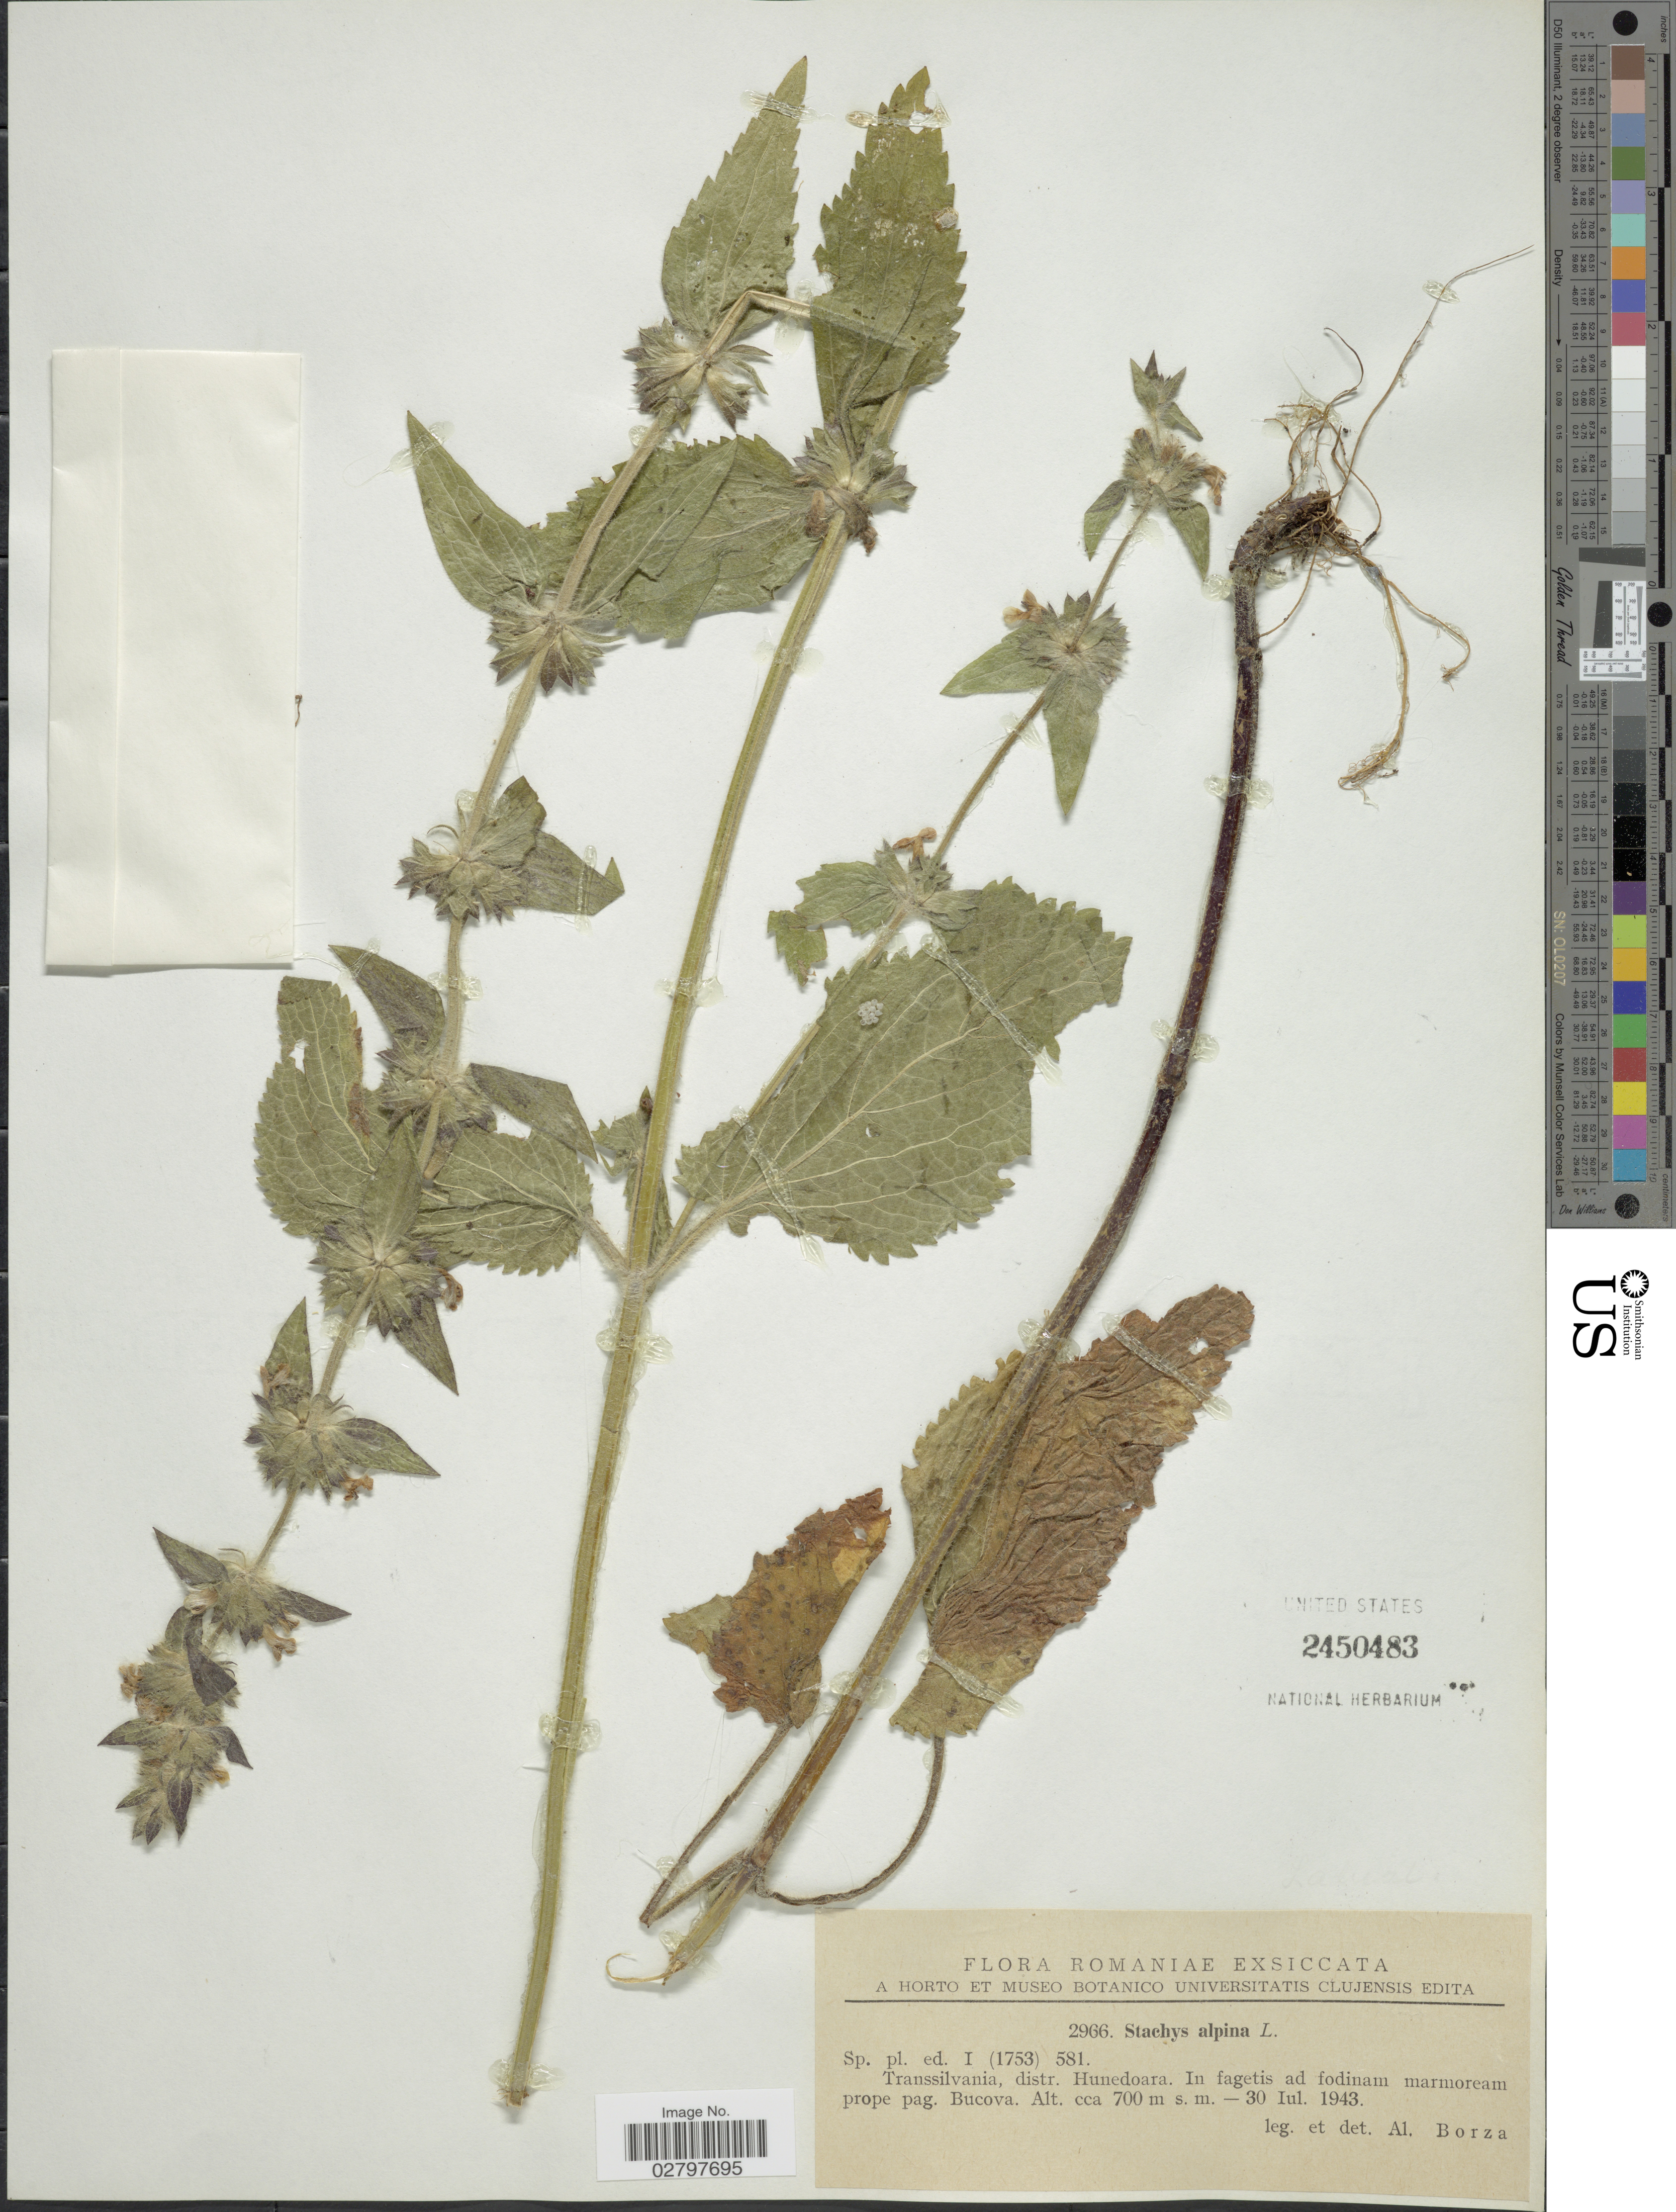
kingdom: Plantae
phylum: Tracheophyta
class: Magnoliopsida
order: Lamiales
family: Lamiaceae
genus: Stachys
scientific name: Stachys alpina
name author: L.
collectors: A. Borza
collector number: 2966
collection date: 1943-07-30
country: Romania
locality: Transsilvania, distr. Hunedoara. In fagetis ad fodinam marmoream prope pag. Bucova.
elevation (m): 700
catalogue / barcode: US 2450483